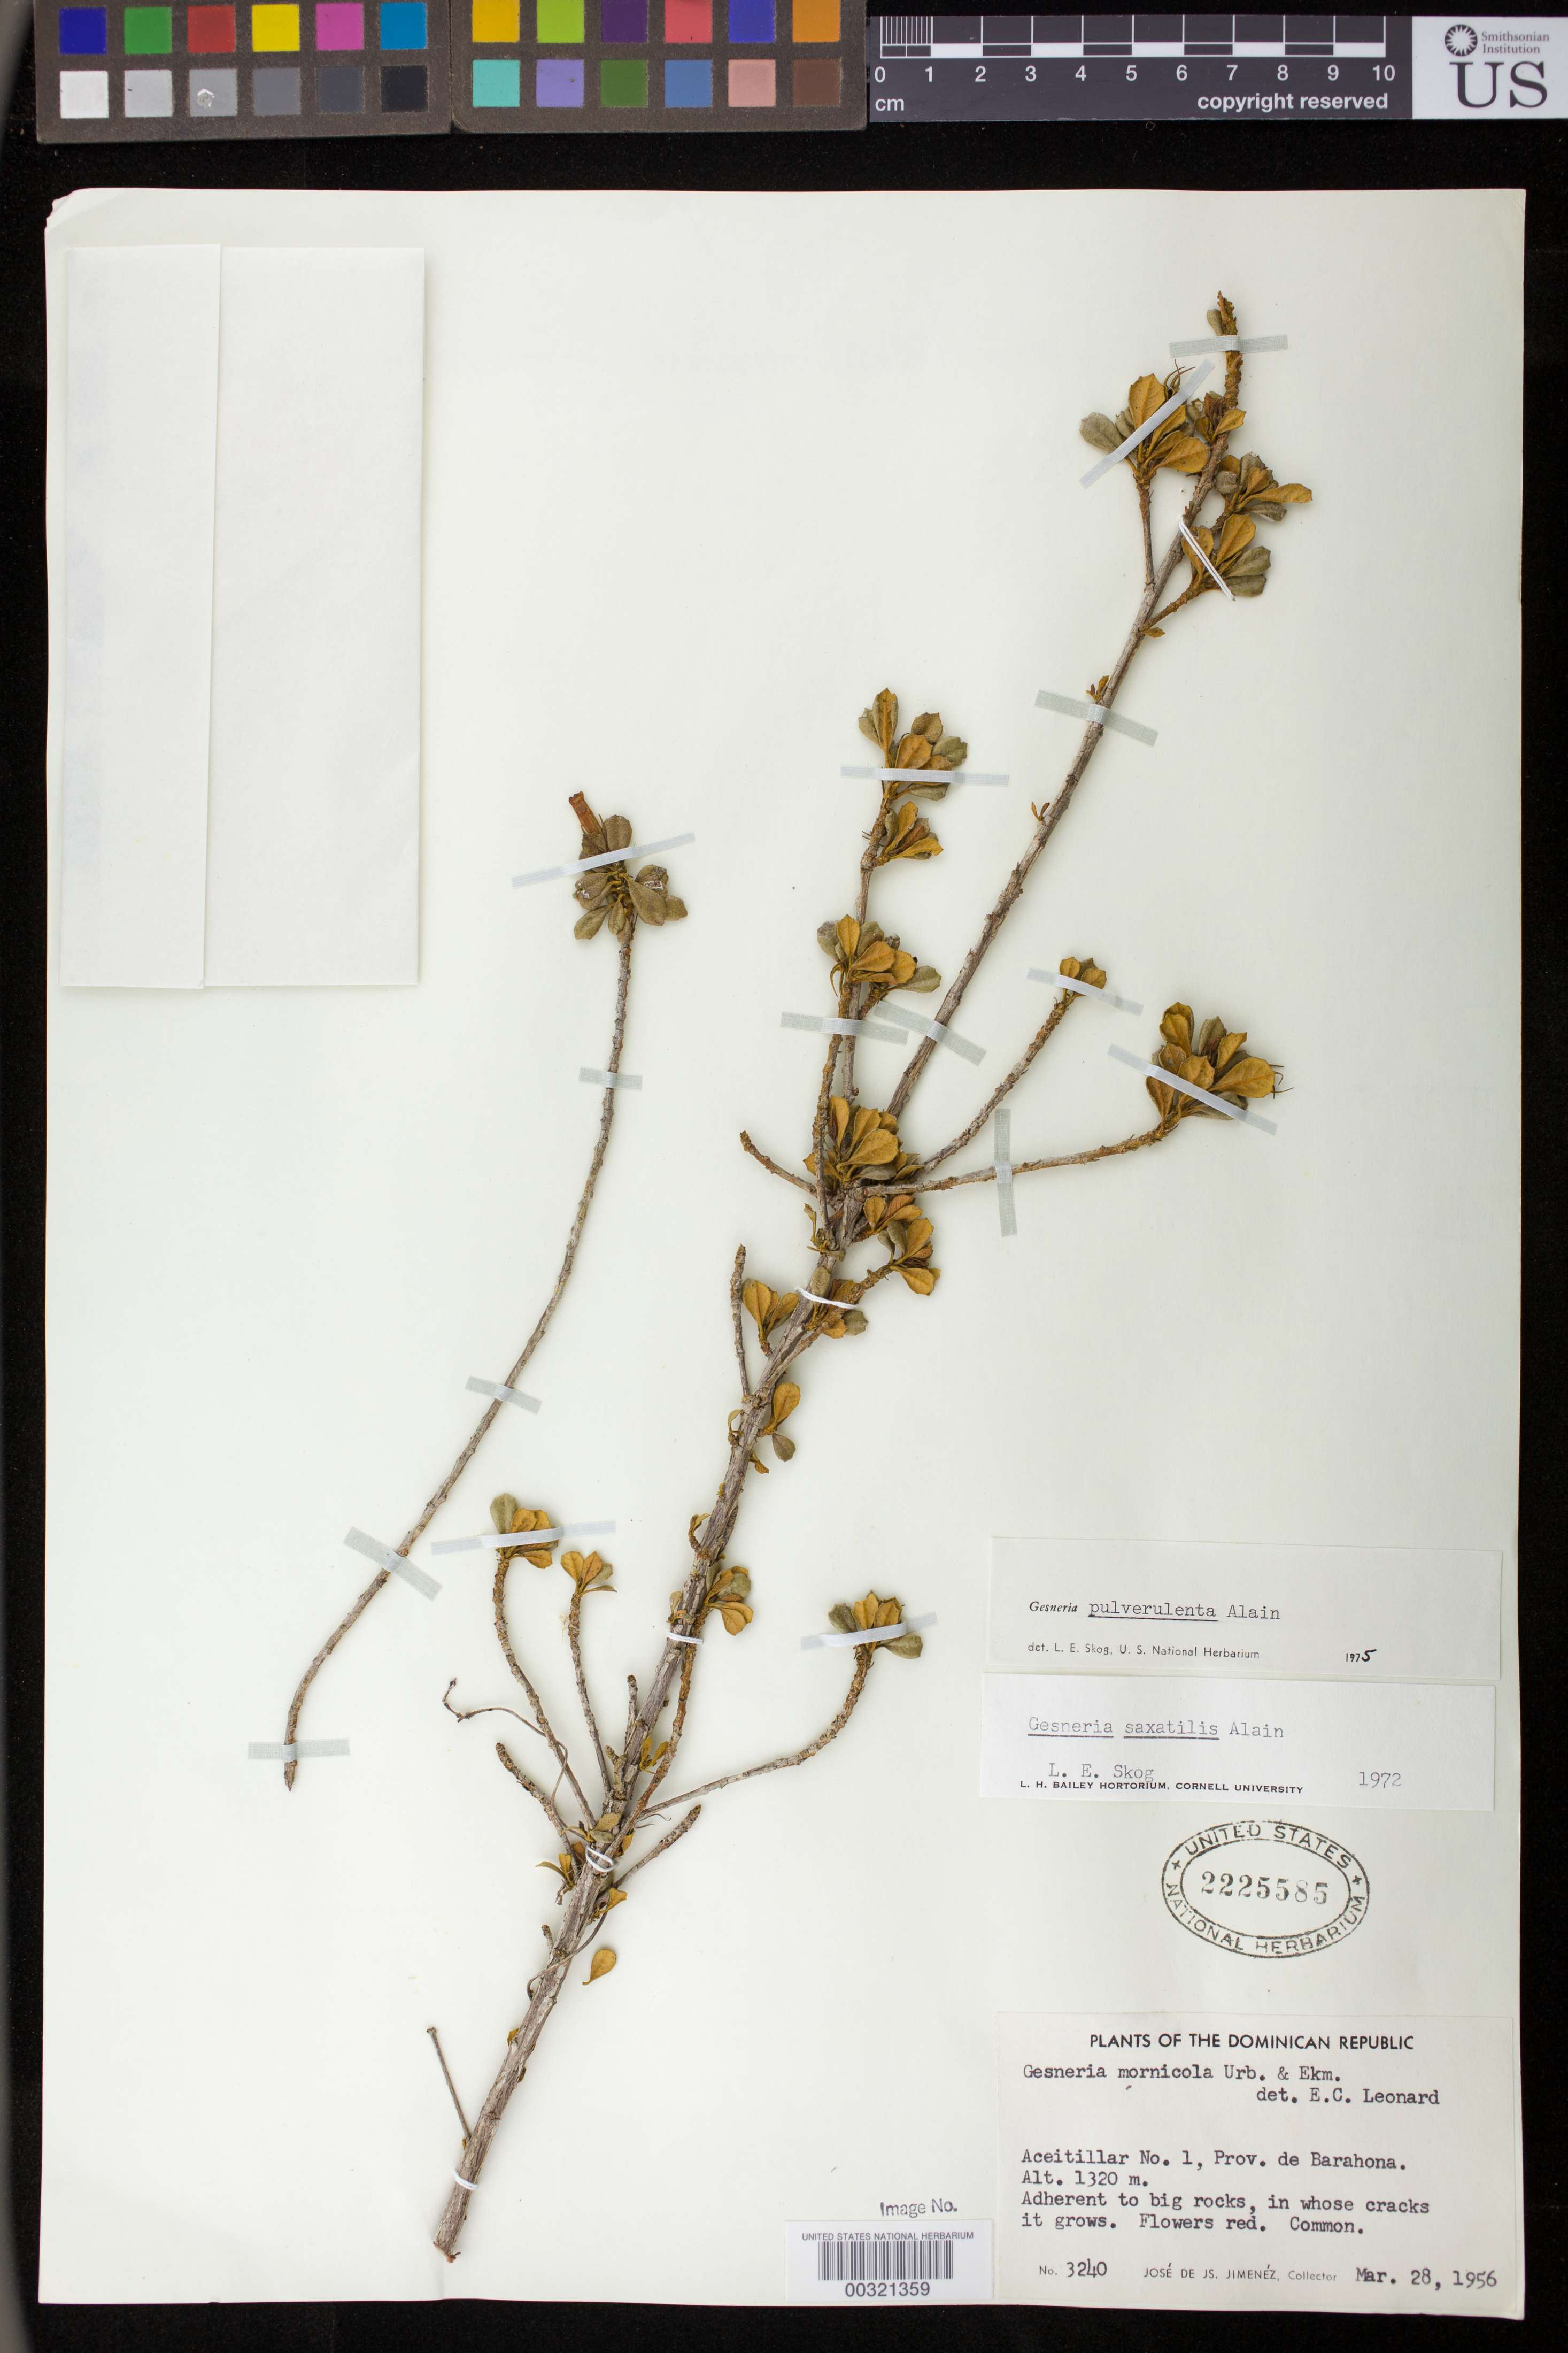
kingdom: Plantae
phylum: Tracheophyta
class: Magnoliopsida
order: Lamiales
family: Gesneriaceae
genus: Gesneria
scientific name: Gesneria pulverulenta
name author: Alain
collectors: J. J. Jiménez Almonte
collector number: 3240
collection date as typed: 28 Mar 1956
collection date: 1956-03-28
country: Dominican Republic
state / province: Pedernales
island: Hispaniola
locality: Aceitillar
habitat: On limestone rocks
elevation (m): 1320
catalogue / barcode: US 2225585